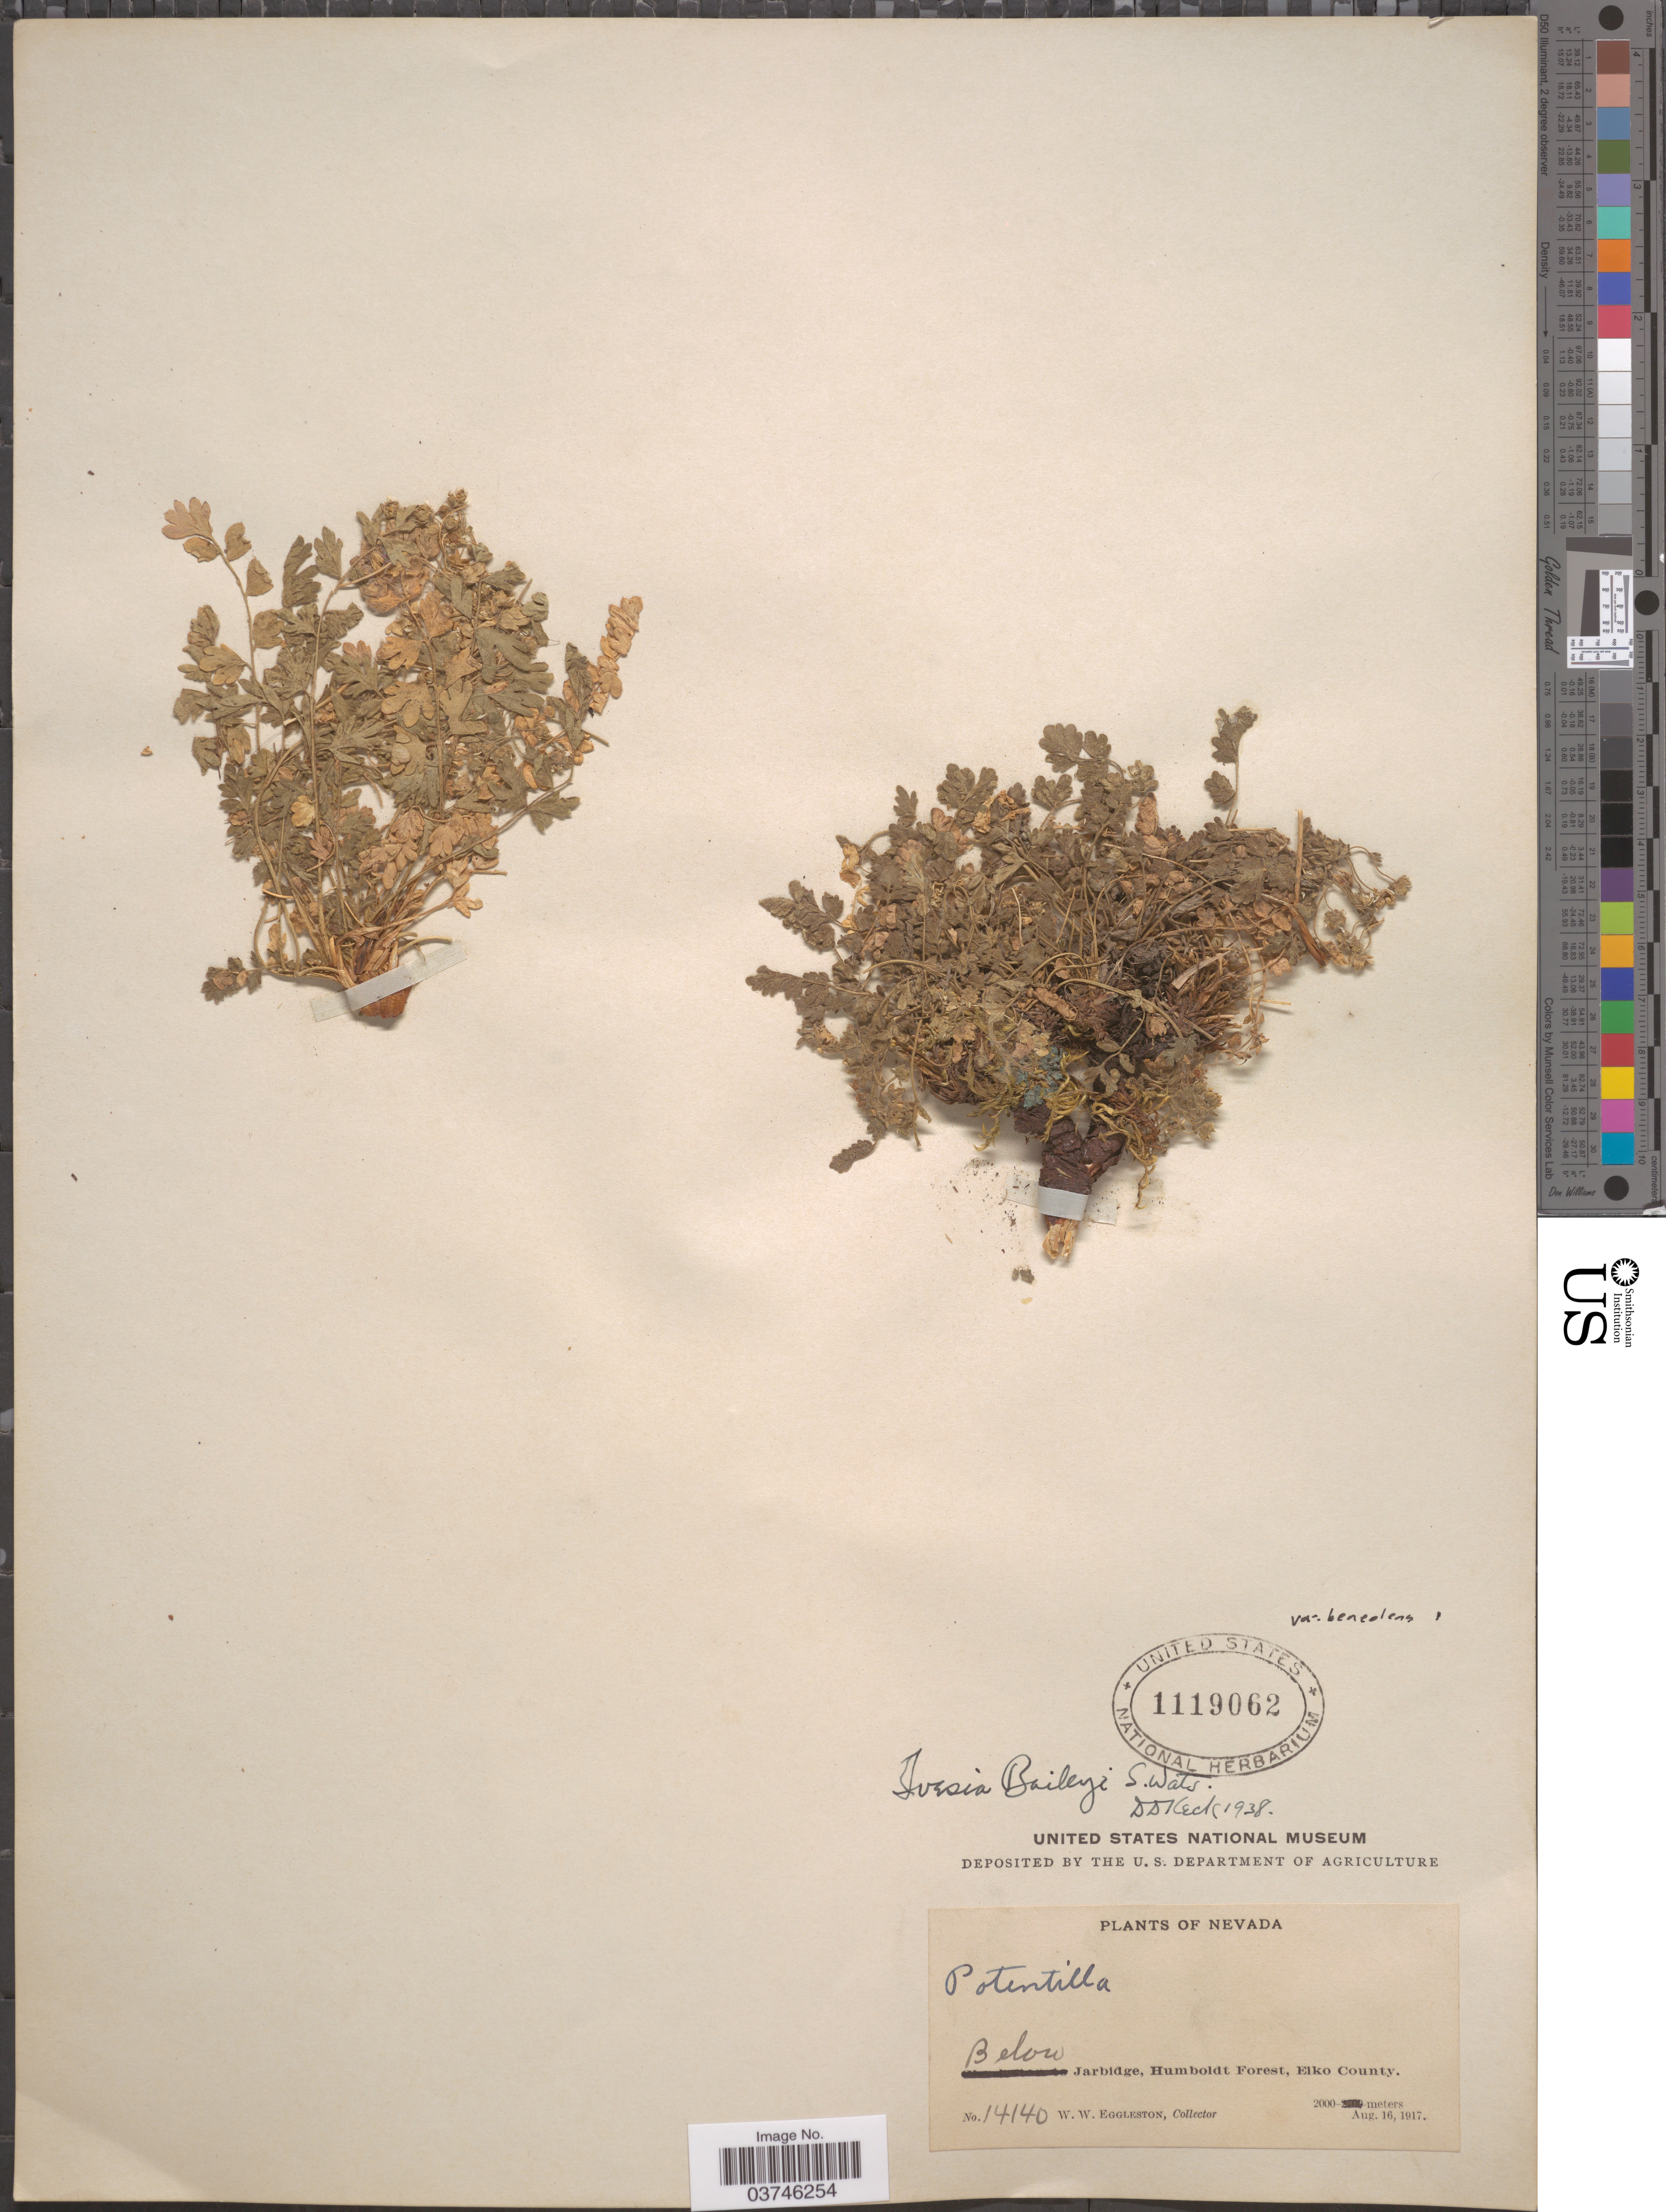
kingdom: Plantae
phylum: Tracheophyta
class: Magnoliopsida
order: Rosales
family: Rosaceae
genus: Potentilla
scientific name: Potentilla baileyi var. benolens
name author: (A. Nelson & J.F. Macbr.) Mosyakin & Shiyan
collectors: W. W. Eggleston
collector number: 14140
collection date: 1917-08-16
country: United States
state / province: Nevada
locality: Below Jarbidge, Humboldt Forest, Elko County.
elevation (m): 2000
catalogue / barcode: US 1119062